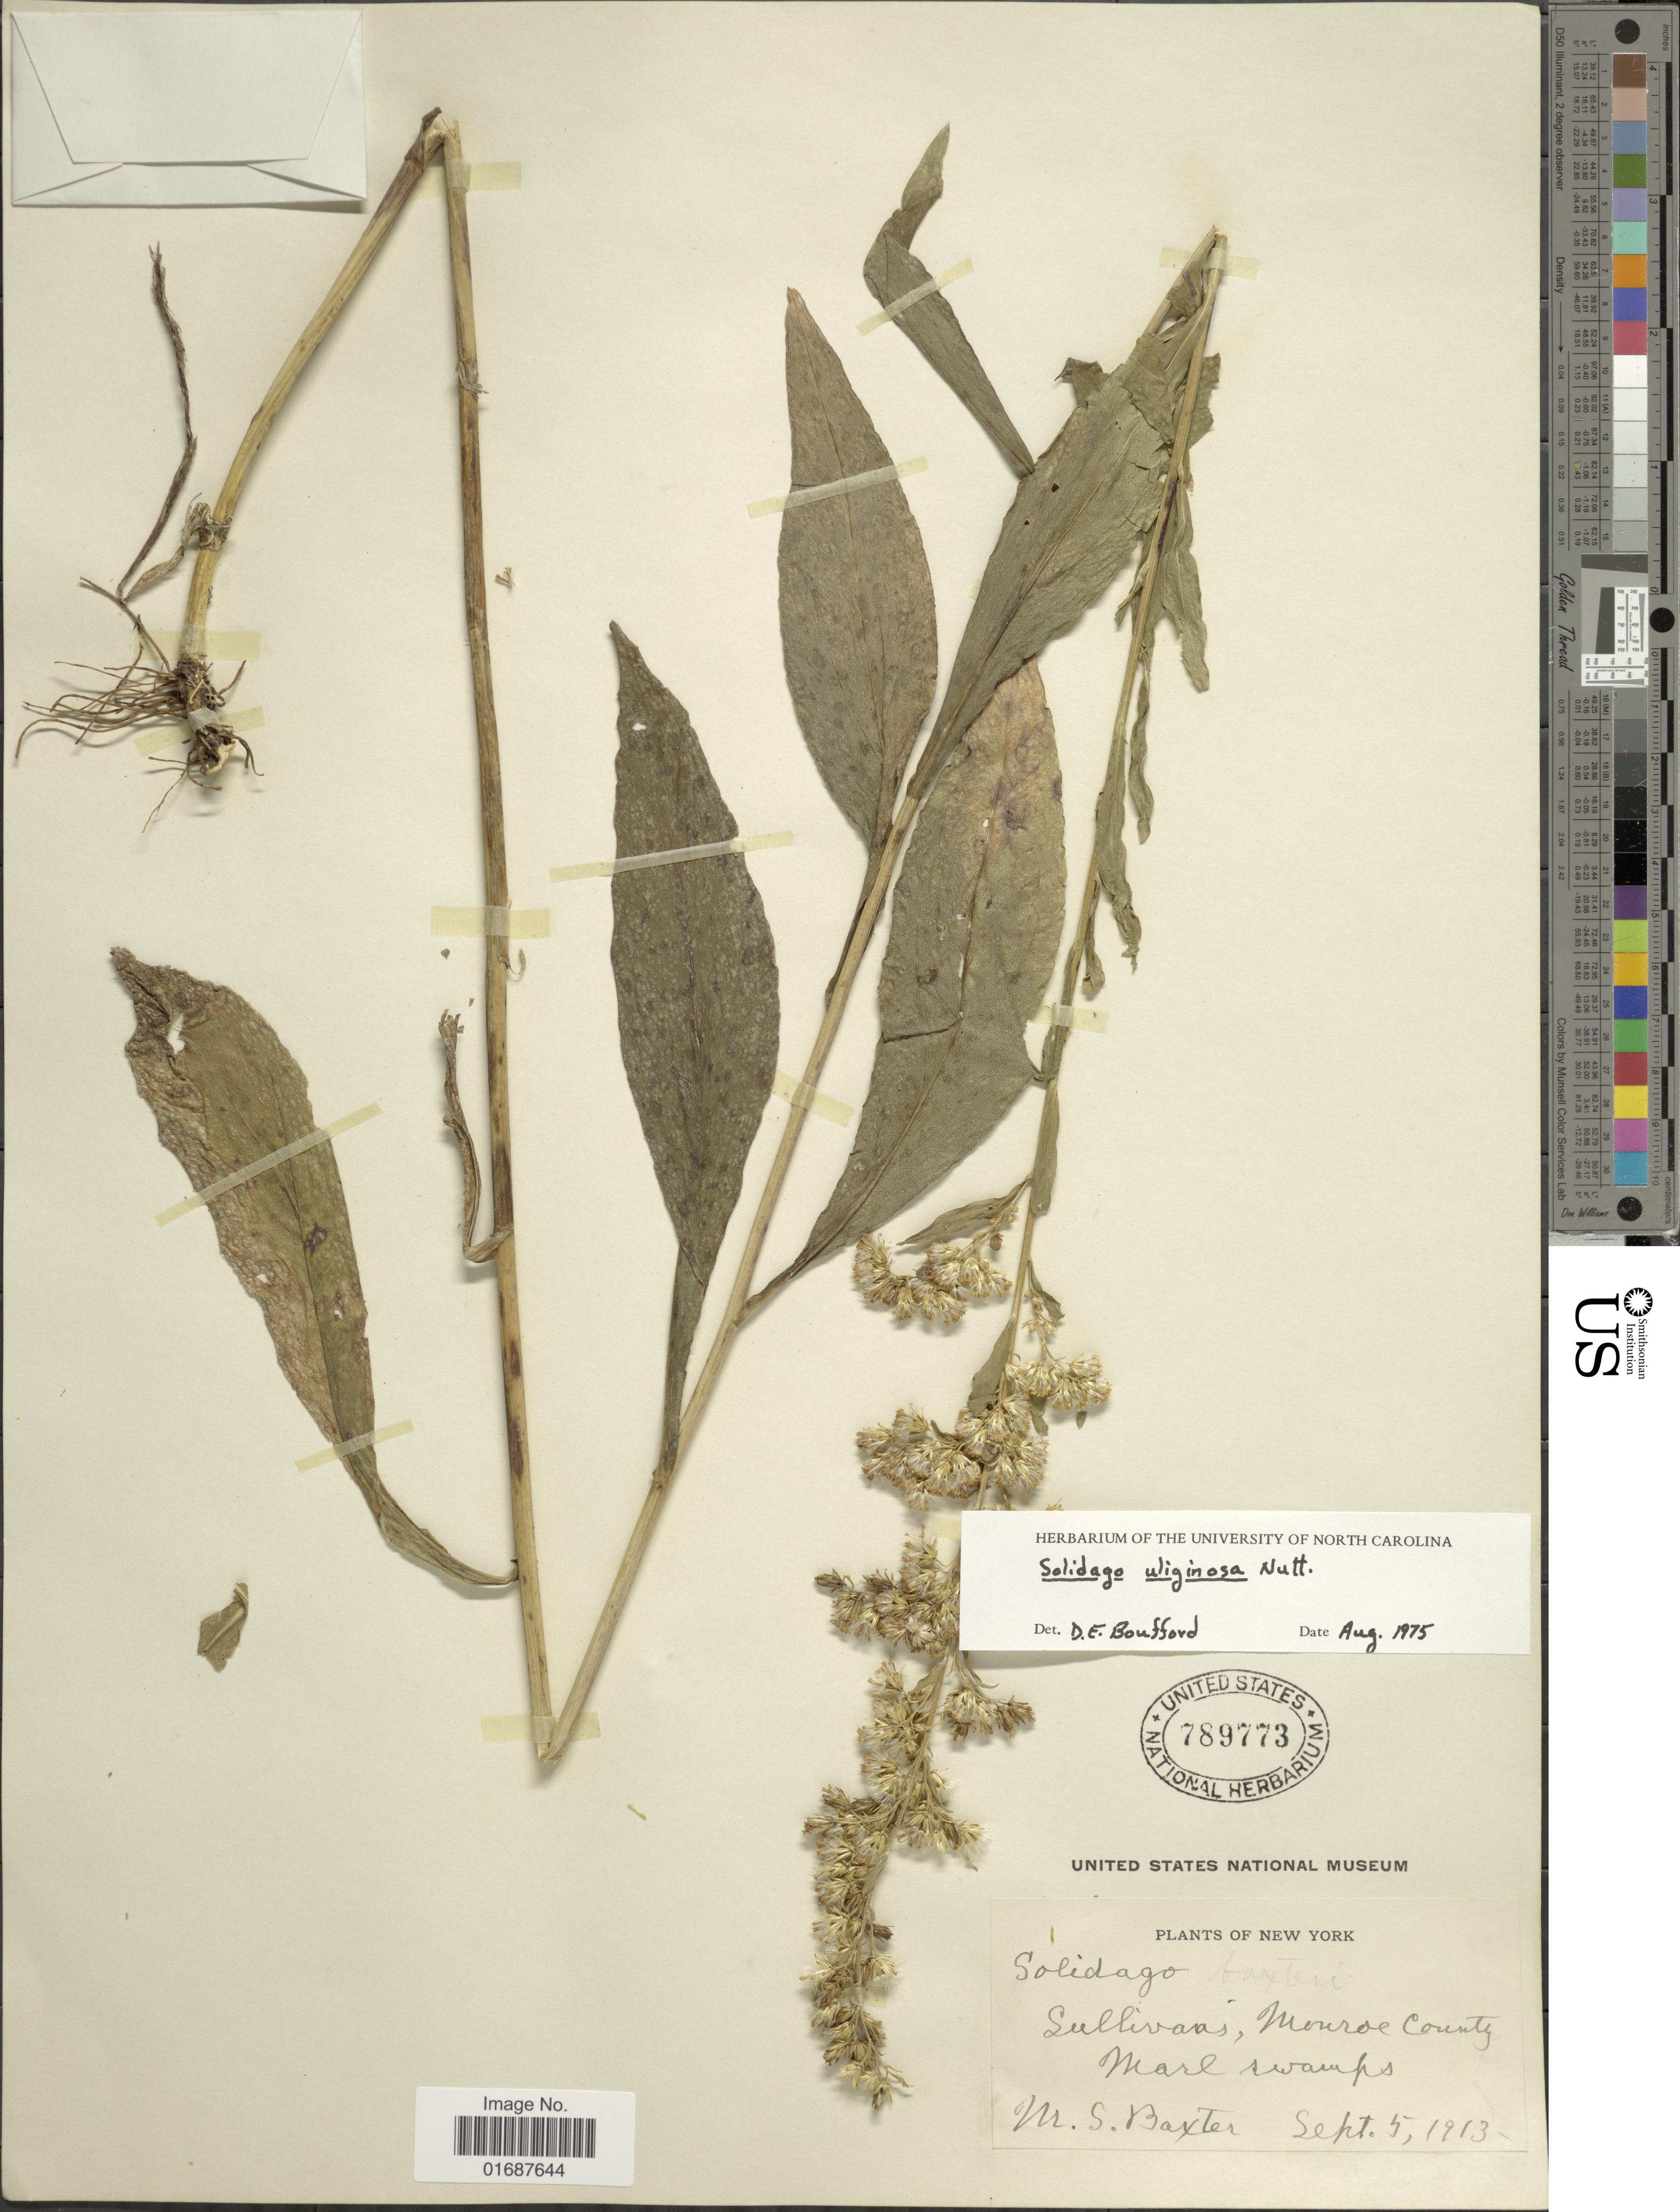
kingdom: Plantae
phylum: Tracheophyta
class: Magnoliopsida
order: Asterales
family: Asteraceae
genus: Solidago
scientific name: Solidago uliginosa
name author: Nutt.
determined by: Boufford, D. E.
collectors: M. Baxter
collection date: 1913-09-05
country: United States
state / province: New York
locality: Sullivans, Monroe County. Marl swamps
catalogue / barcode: US 789773